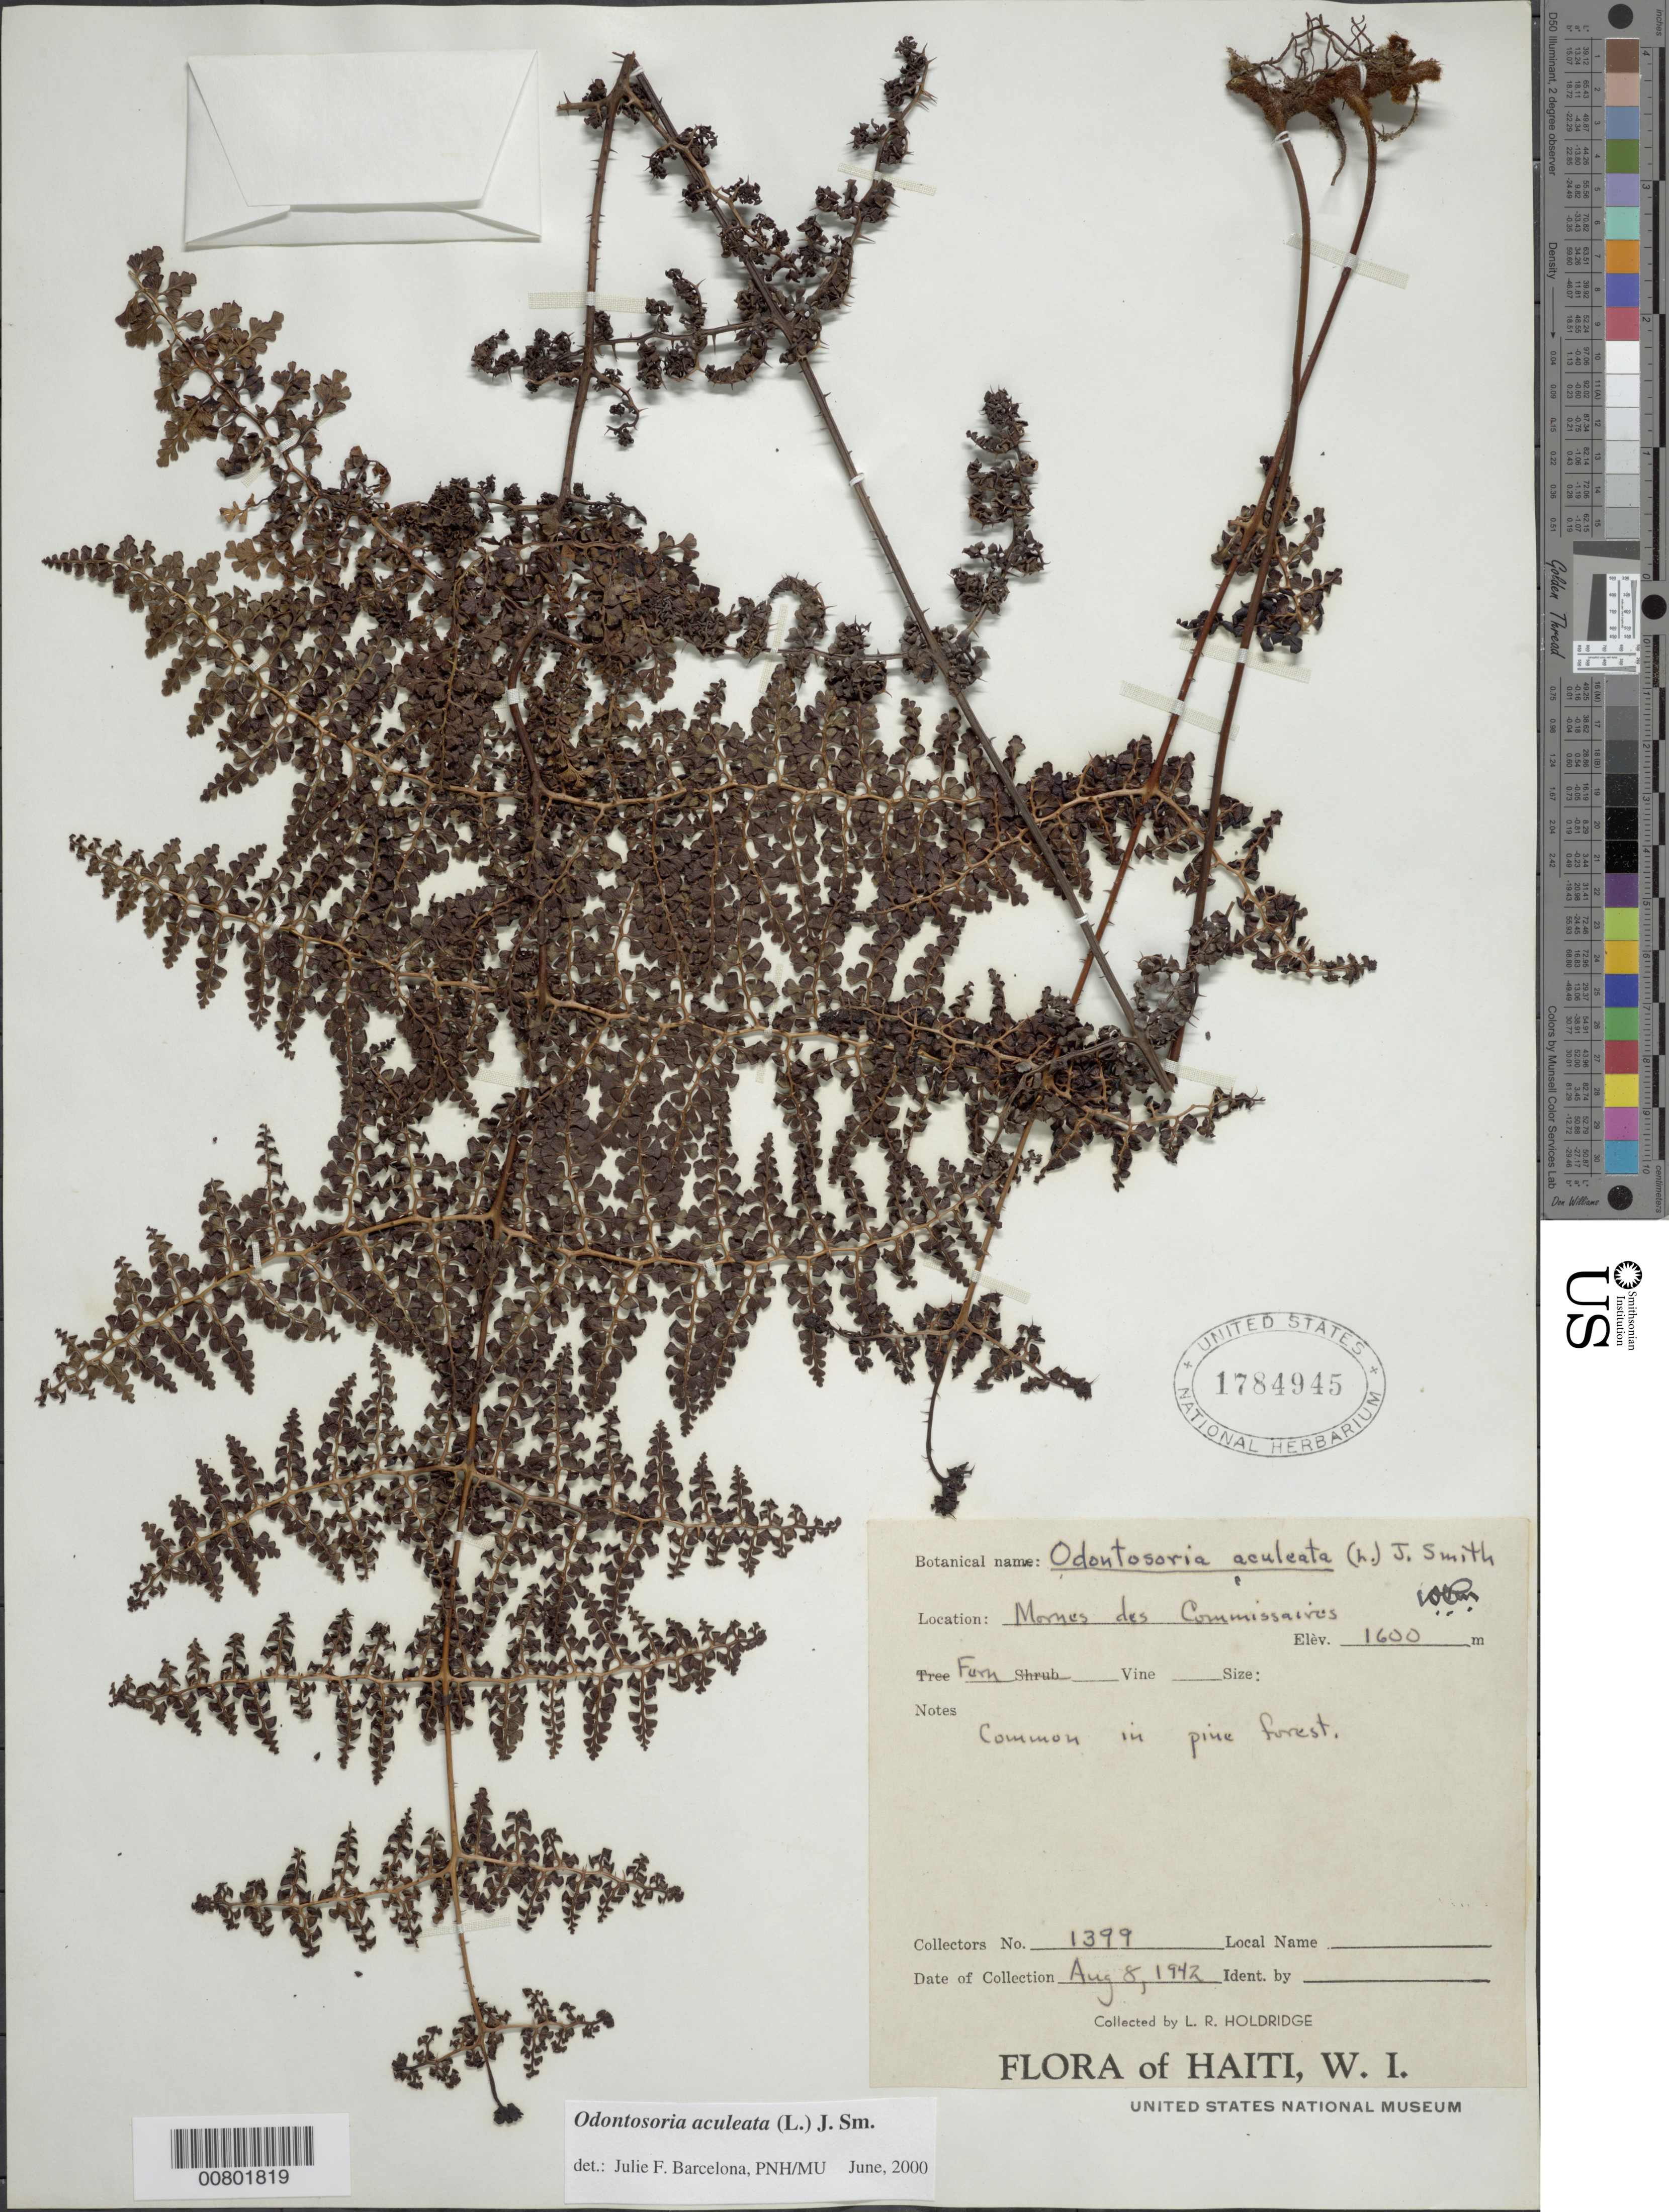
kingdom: Plantae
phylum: Tracheophyta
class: Polypodiopsida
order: Polypodiales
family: Lindsaeaceae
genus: Odontosoria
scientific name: Odontosoria aculeata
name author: (L.) J. Sm.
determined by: Barcelona, J. F.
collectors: L. Holdridge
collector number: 1399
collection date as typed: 05 Aug 1942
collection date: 1942-08-05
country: Haiti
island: Hispaniola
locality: Morne des Commissaires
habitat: Pine forest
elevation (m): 1600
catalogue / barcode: US 1784945